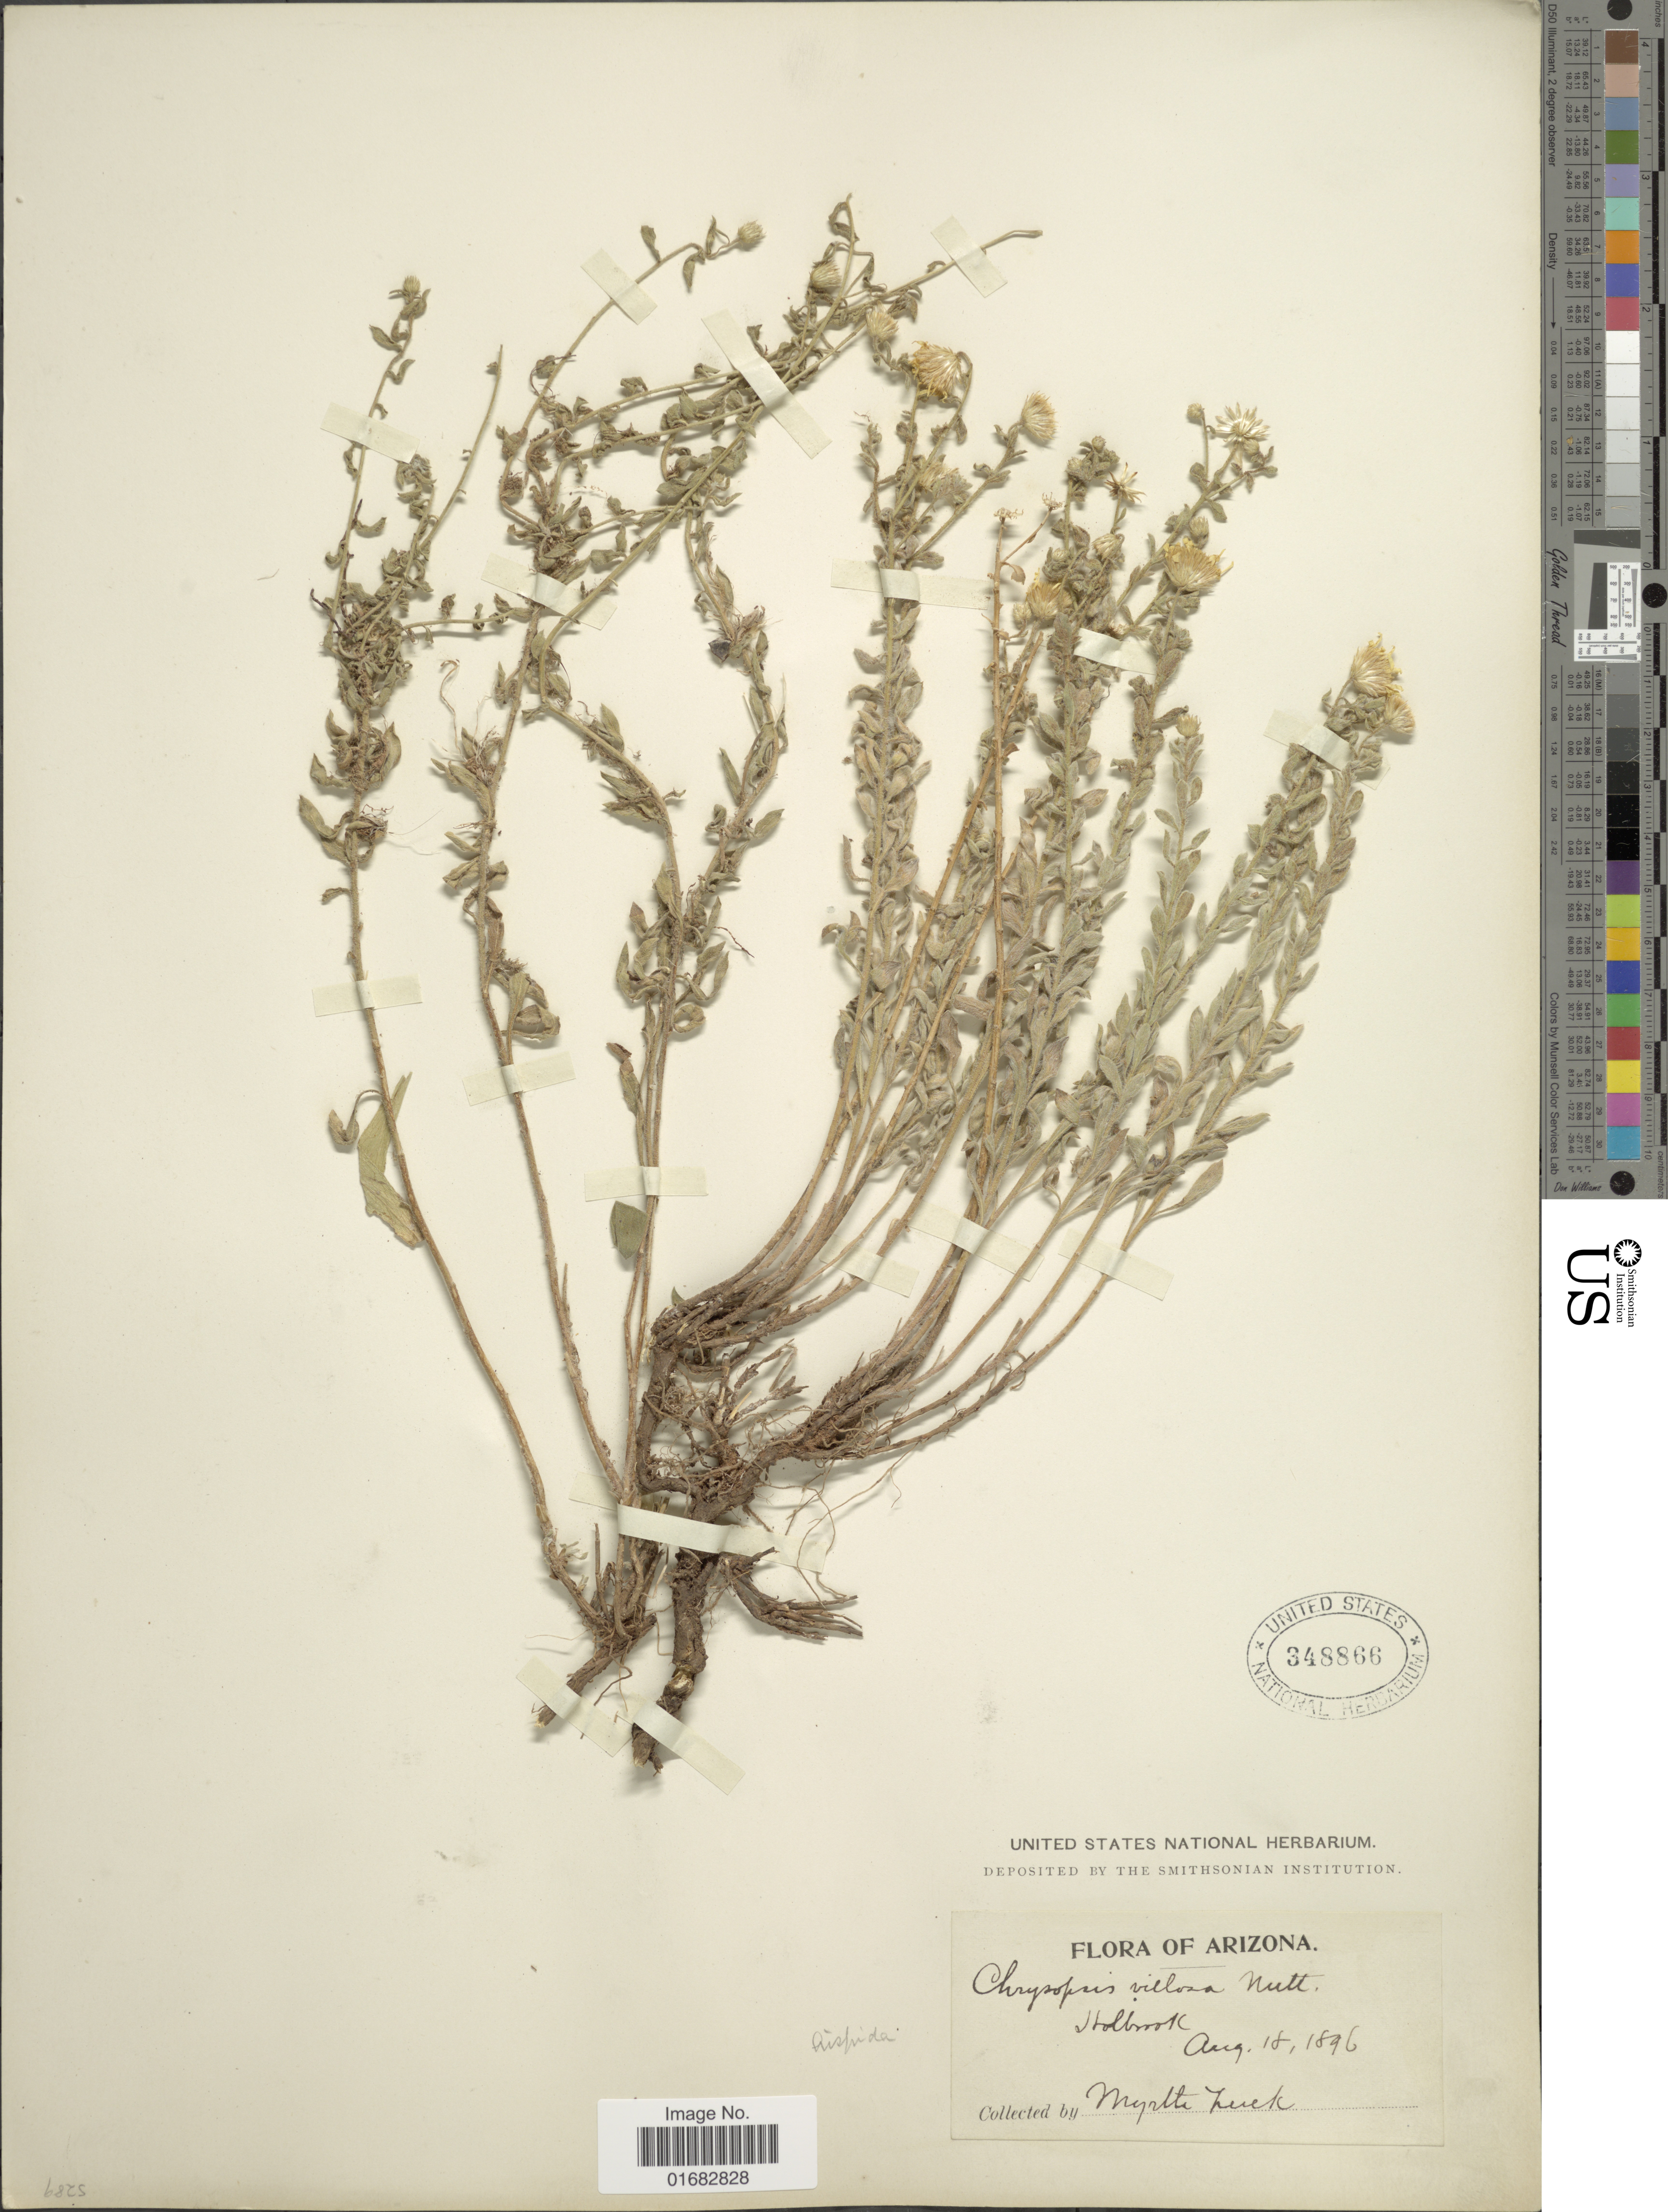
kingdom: Plantae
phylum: Tracheophyta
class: Magnoliopsida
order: Asterales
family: Asteraceae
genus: Heterotheca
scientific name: Heterotheca villosa var. hispida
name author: (Hook.) V.L. Harms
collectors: M. Zuck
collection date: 1896-08-18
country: United States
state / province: Arizona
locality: Holbrook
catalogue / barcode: US 348866